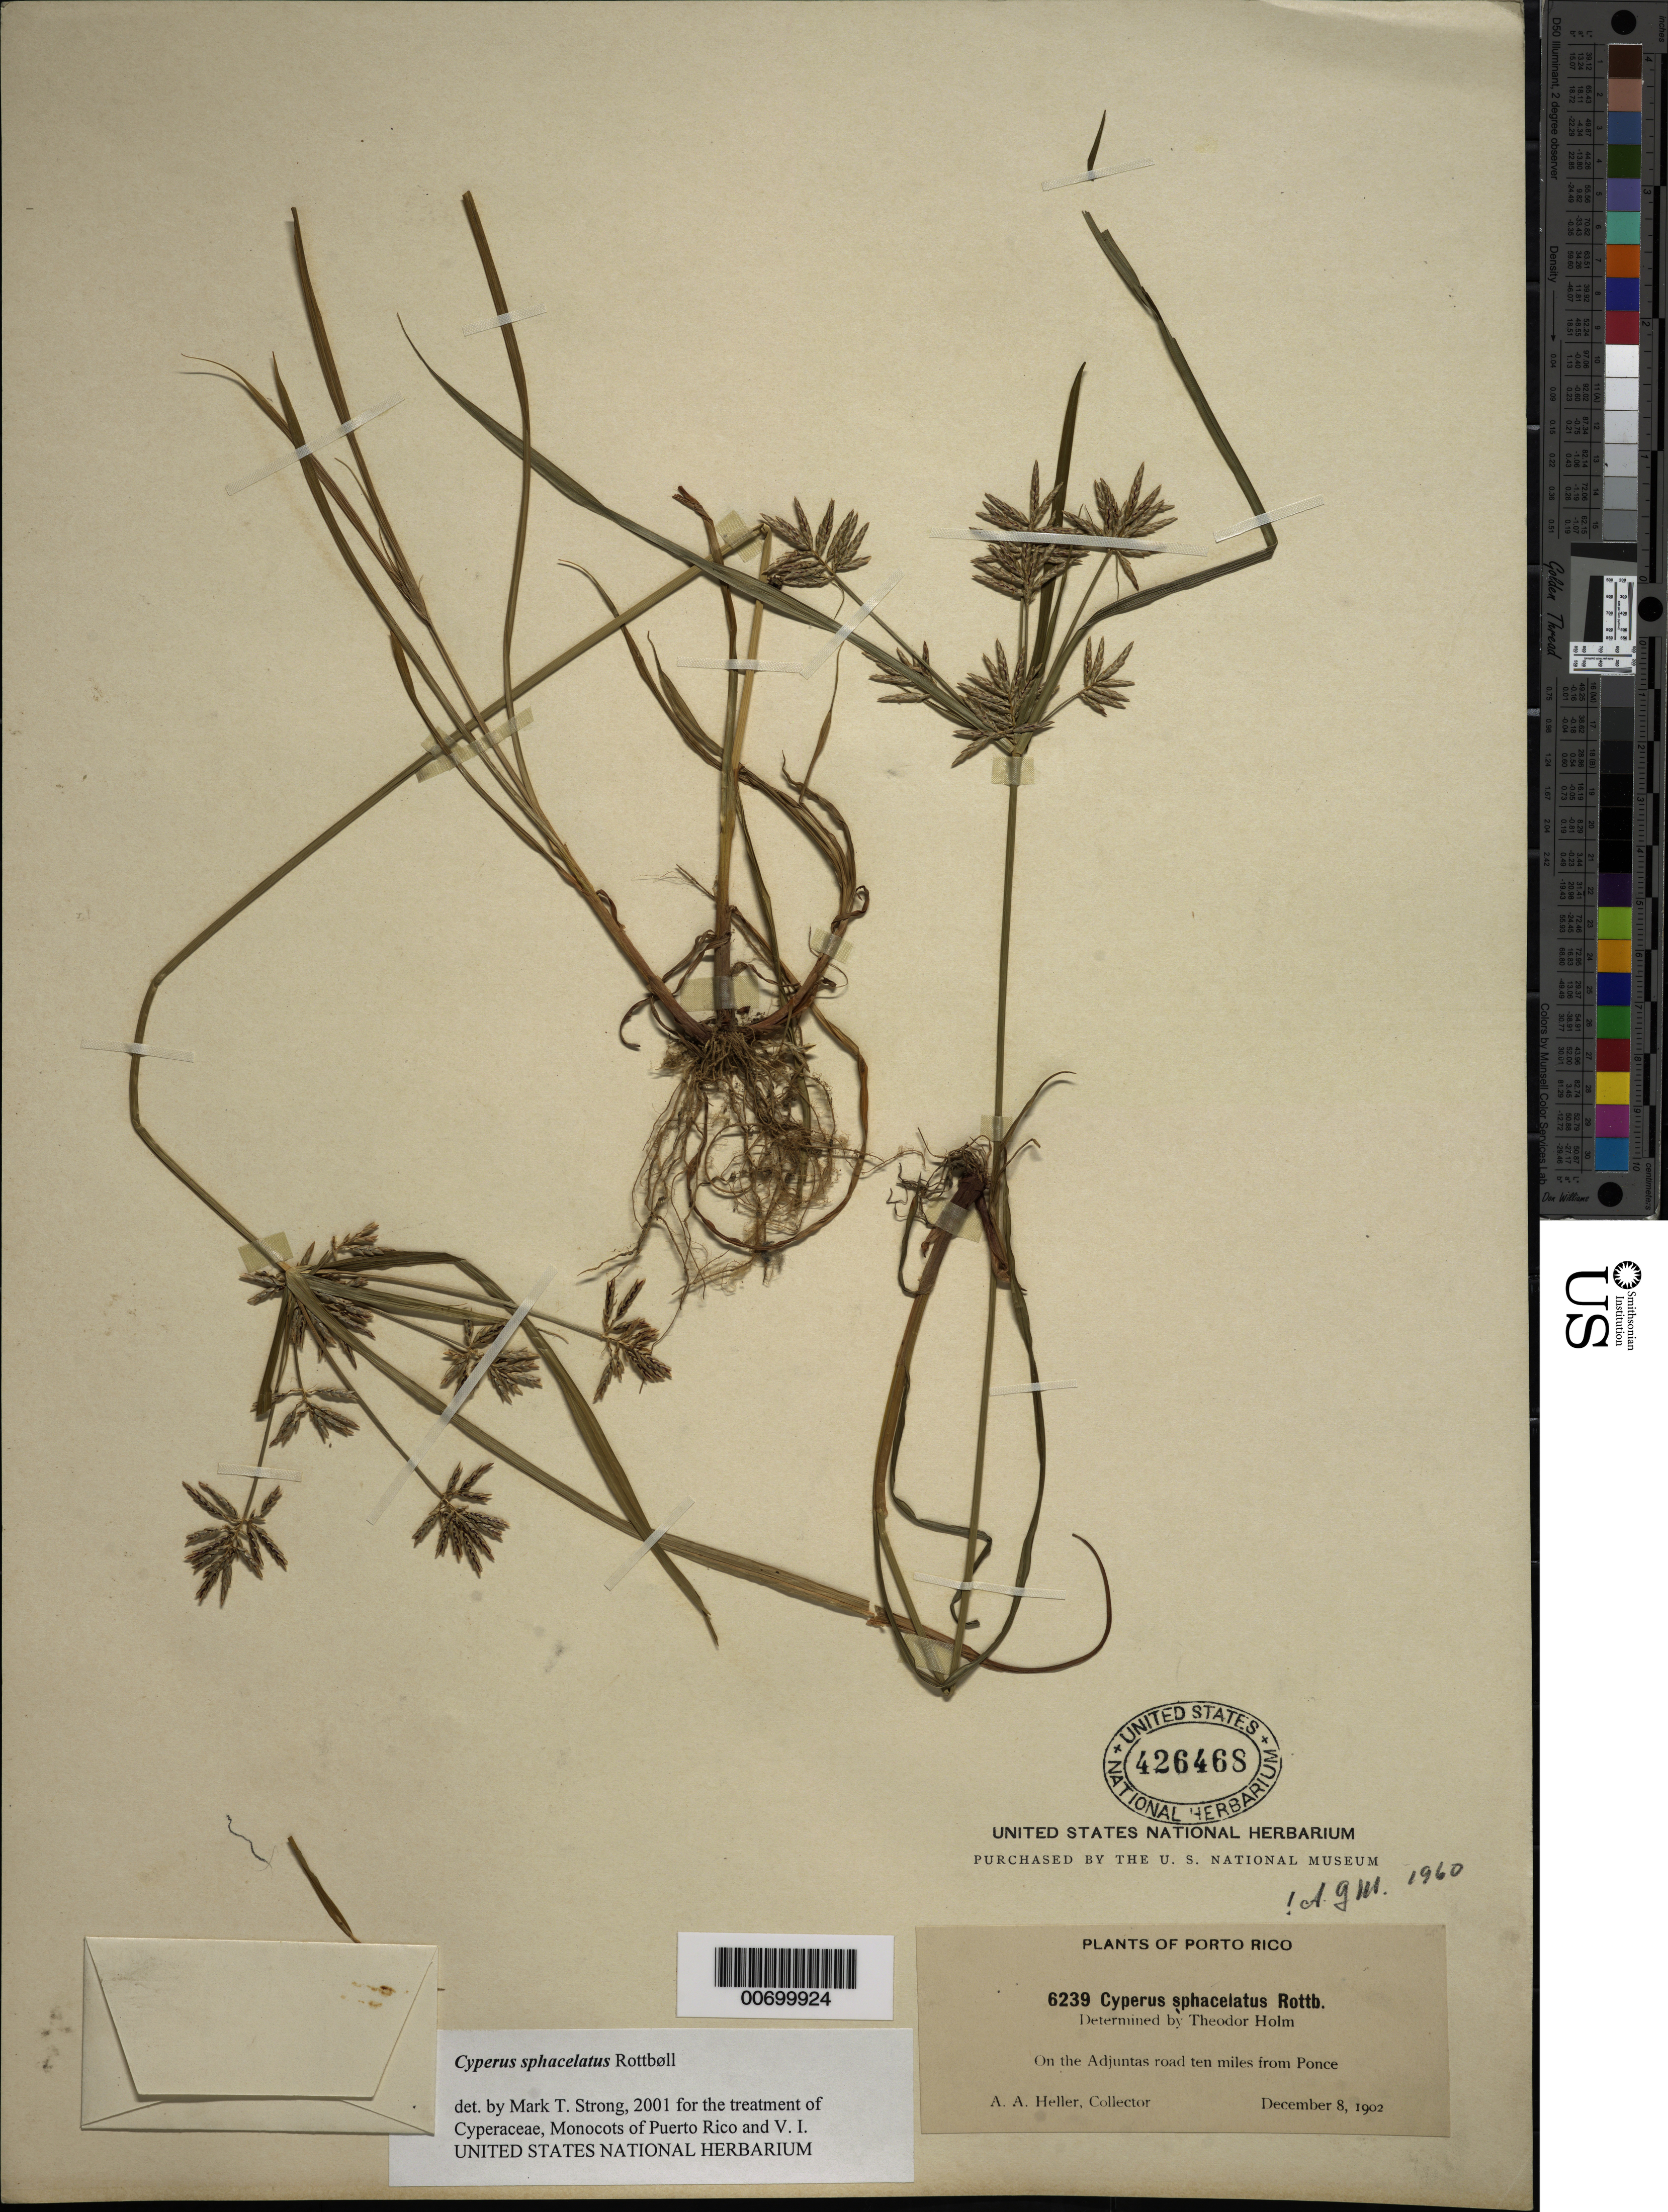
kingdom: Plantae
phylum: Tracheophyta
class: Liliopsida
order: Poales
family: Cyperaceae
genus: Cyperus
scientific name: Cyperus sphacelatus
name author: Rottb.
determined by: Strong, M. T., (US), Smithsonian Institution - National Museum of Natural History (UNITED STATES)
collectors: A. A. Heller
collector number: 6239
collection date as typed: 08 Dec 1902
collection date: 1902-12-08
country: Puerto Rico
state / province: Adjuntas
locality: On the Adjuntas road 10 mi. from Ponce.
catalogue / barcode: US 426468